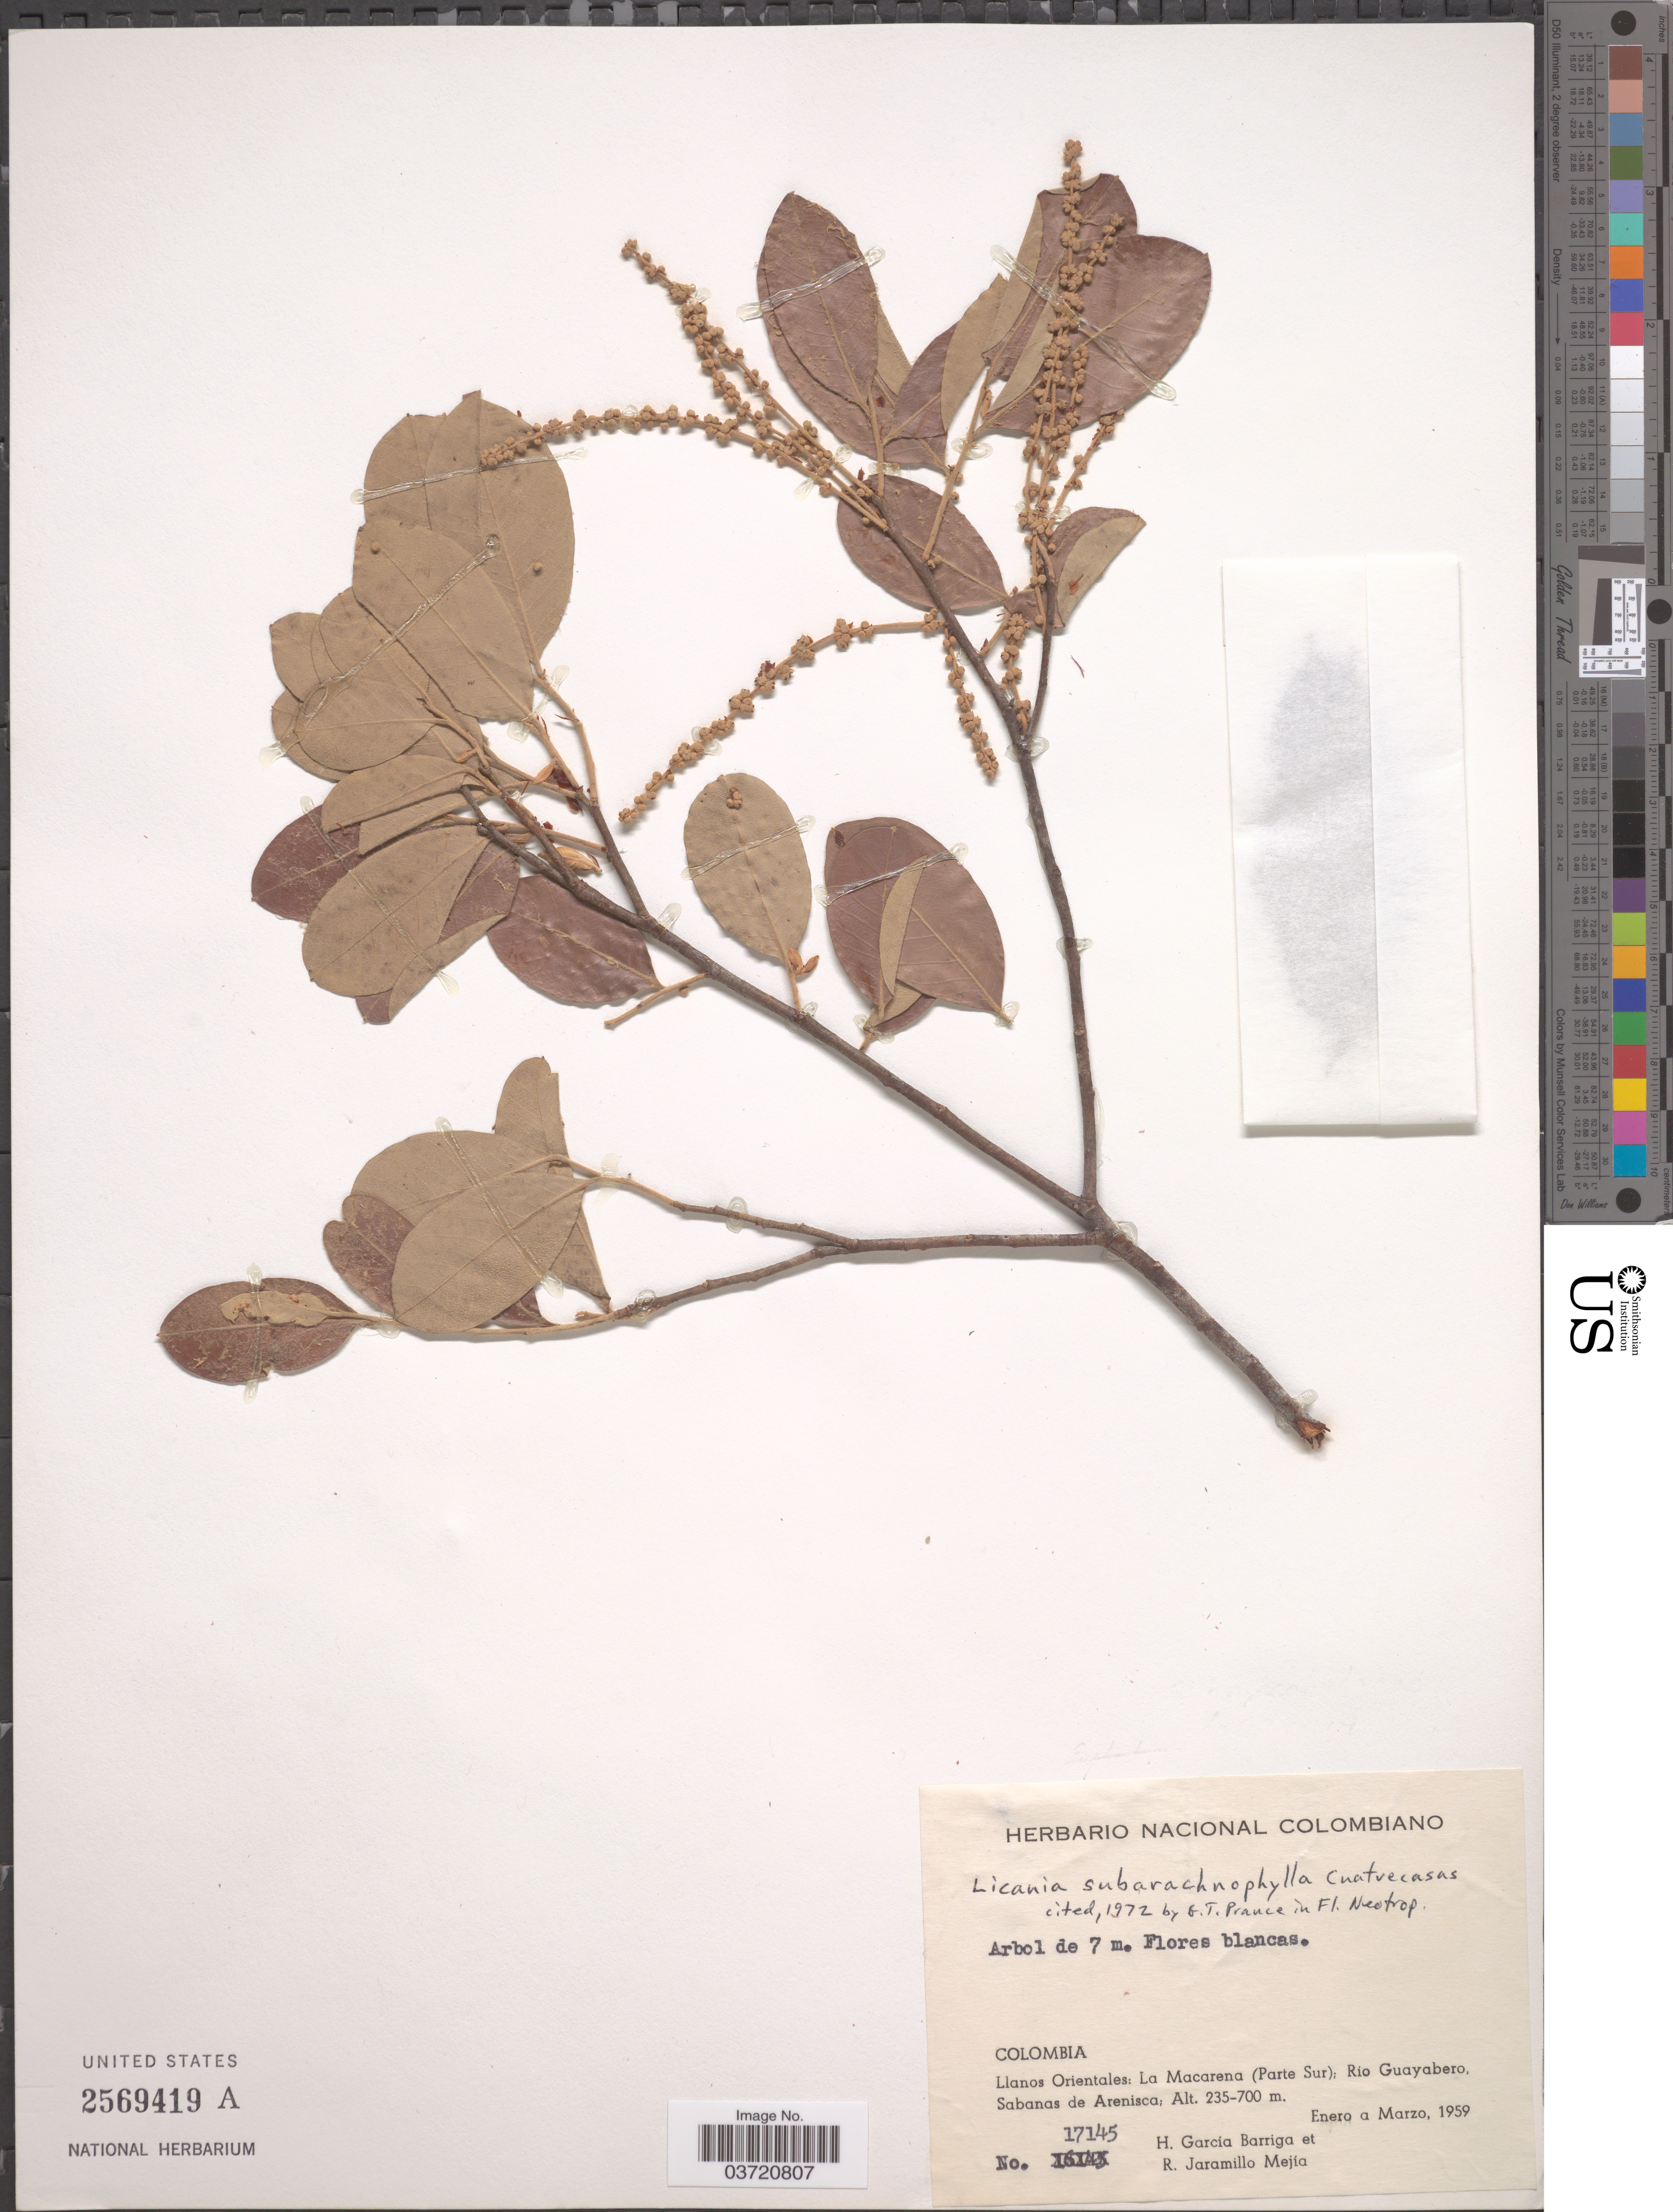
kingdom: Plantae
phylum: Tracheophyta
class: Magnoliopsida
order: Malpighiales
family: Chrysobalanaceae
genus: Moquilea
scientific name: Moquilea subarachnophylla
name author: (Cuatrec.) Sothers & Prance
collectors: H. García Barriga & R. Jaramillo M.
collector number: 17145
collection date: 1959-01/1959-03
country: Colombia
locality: Llanos Orientales. La Macarena (Parte Sur), Rio Guayabero. Sabanas de Arenisca.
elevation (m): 235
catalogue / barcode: US 2569419A